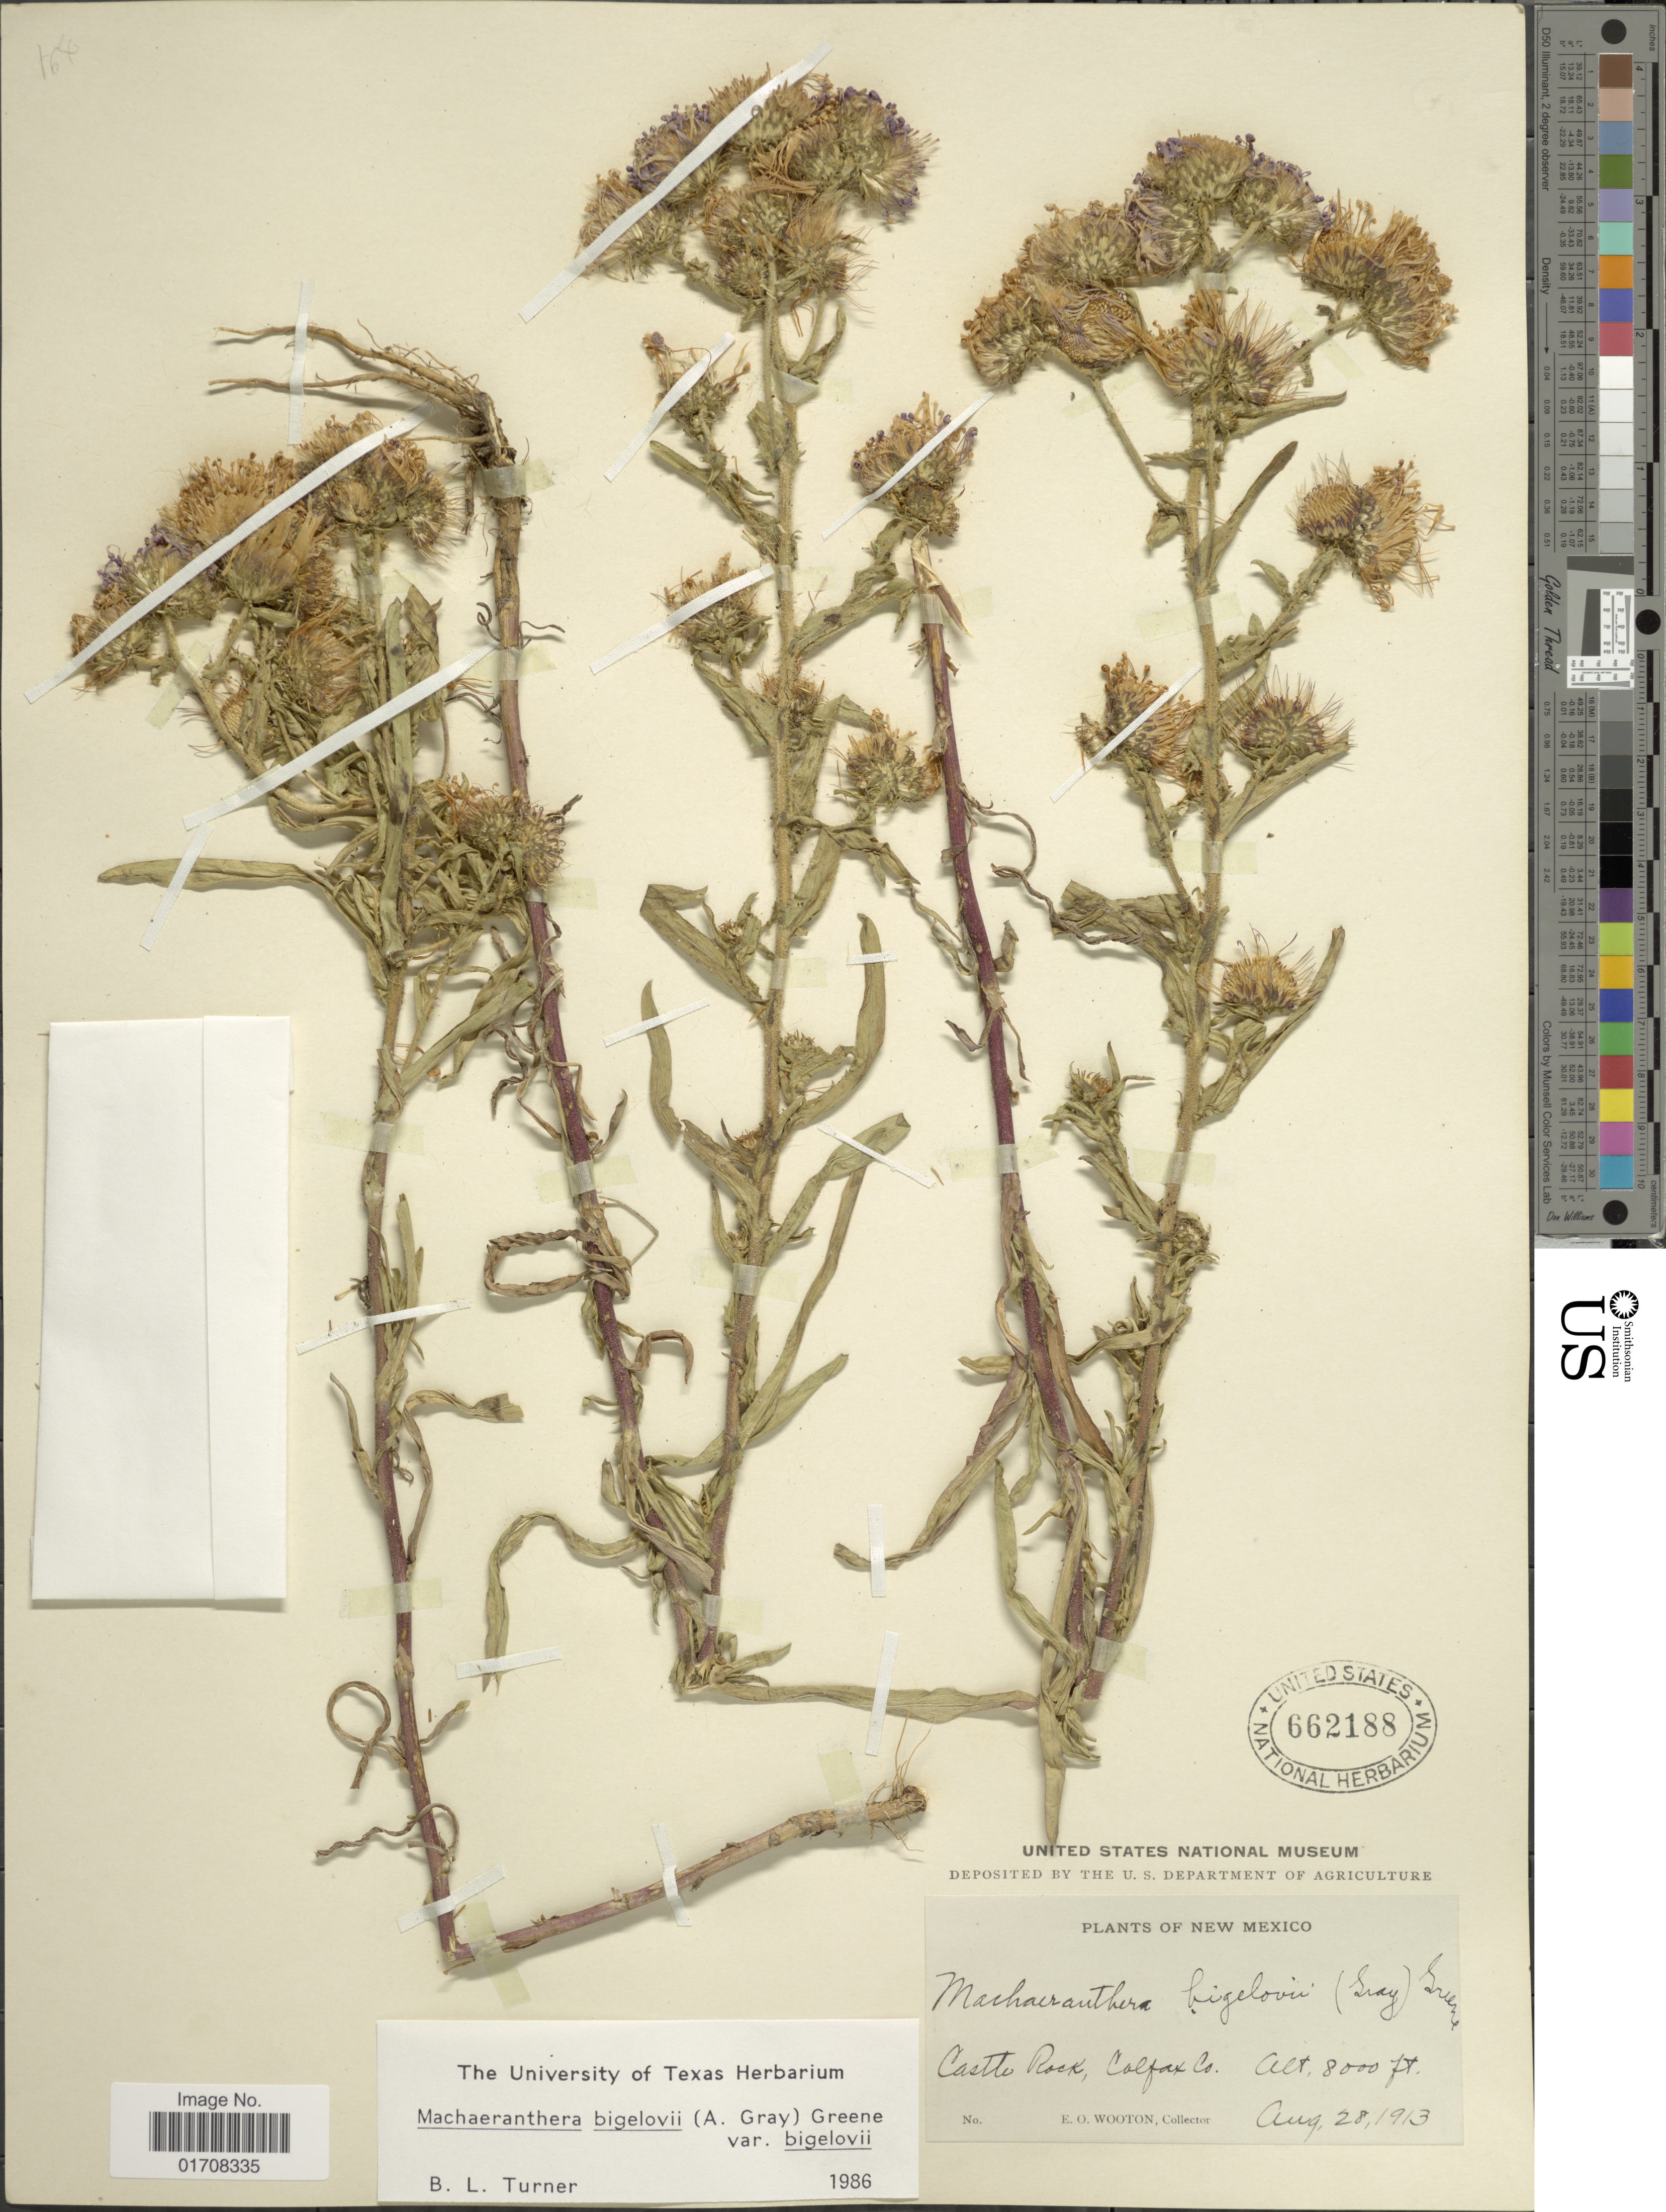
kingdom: Plantae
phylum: Tracheophyta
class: Magnoliopsida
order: Asterales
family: Asteraceae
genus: Machaeranthera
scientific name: Machaeranthera bigelovii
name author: (A. Gray) Greene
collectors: E. O. Wooton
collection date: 1913-08-28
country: United States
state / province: New Mexico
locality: Castle Rock, Colfax Co.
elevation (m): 2438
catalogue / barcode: US 662188